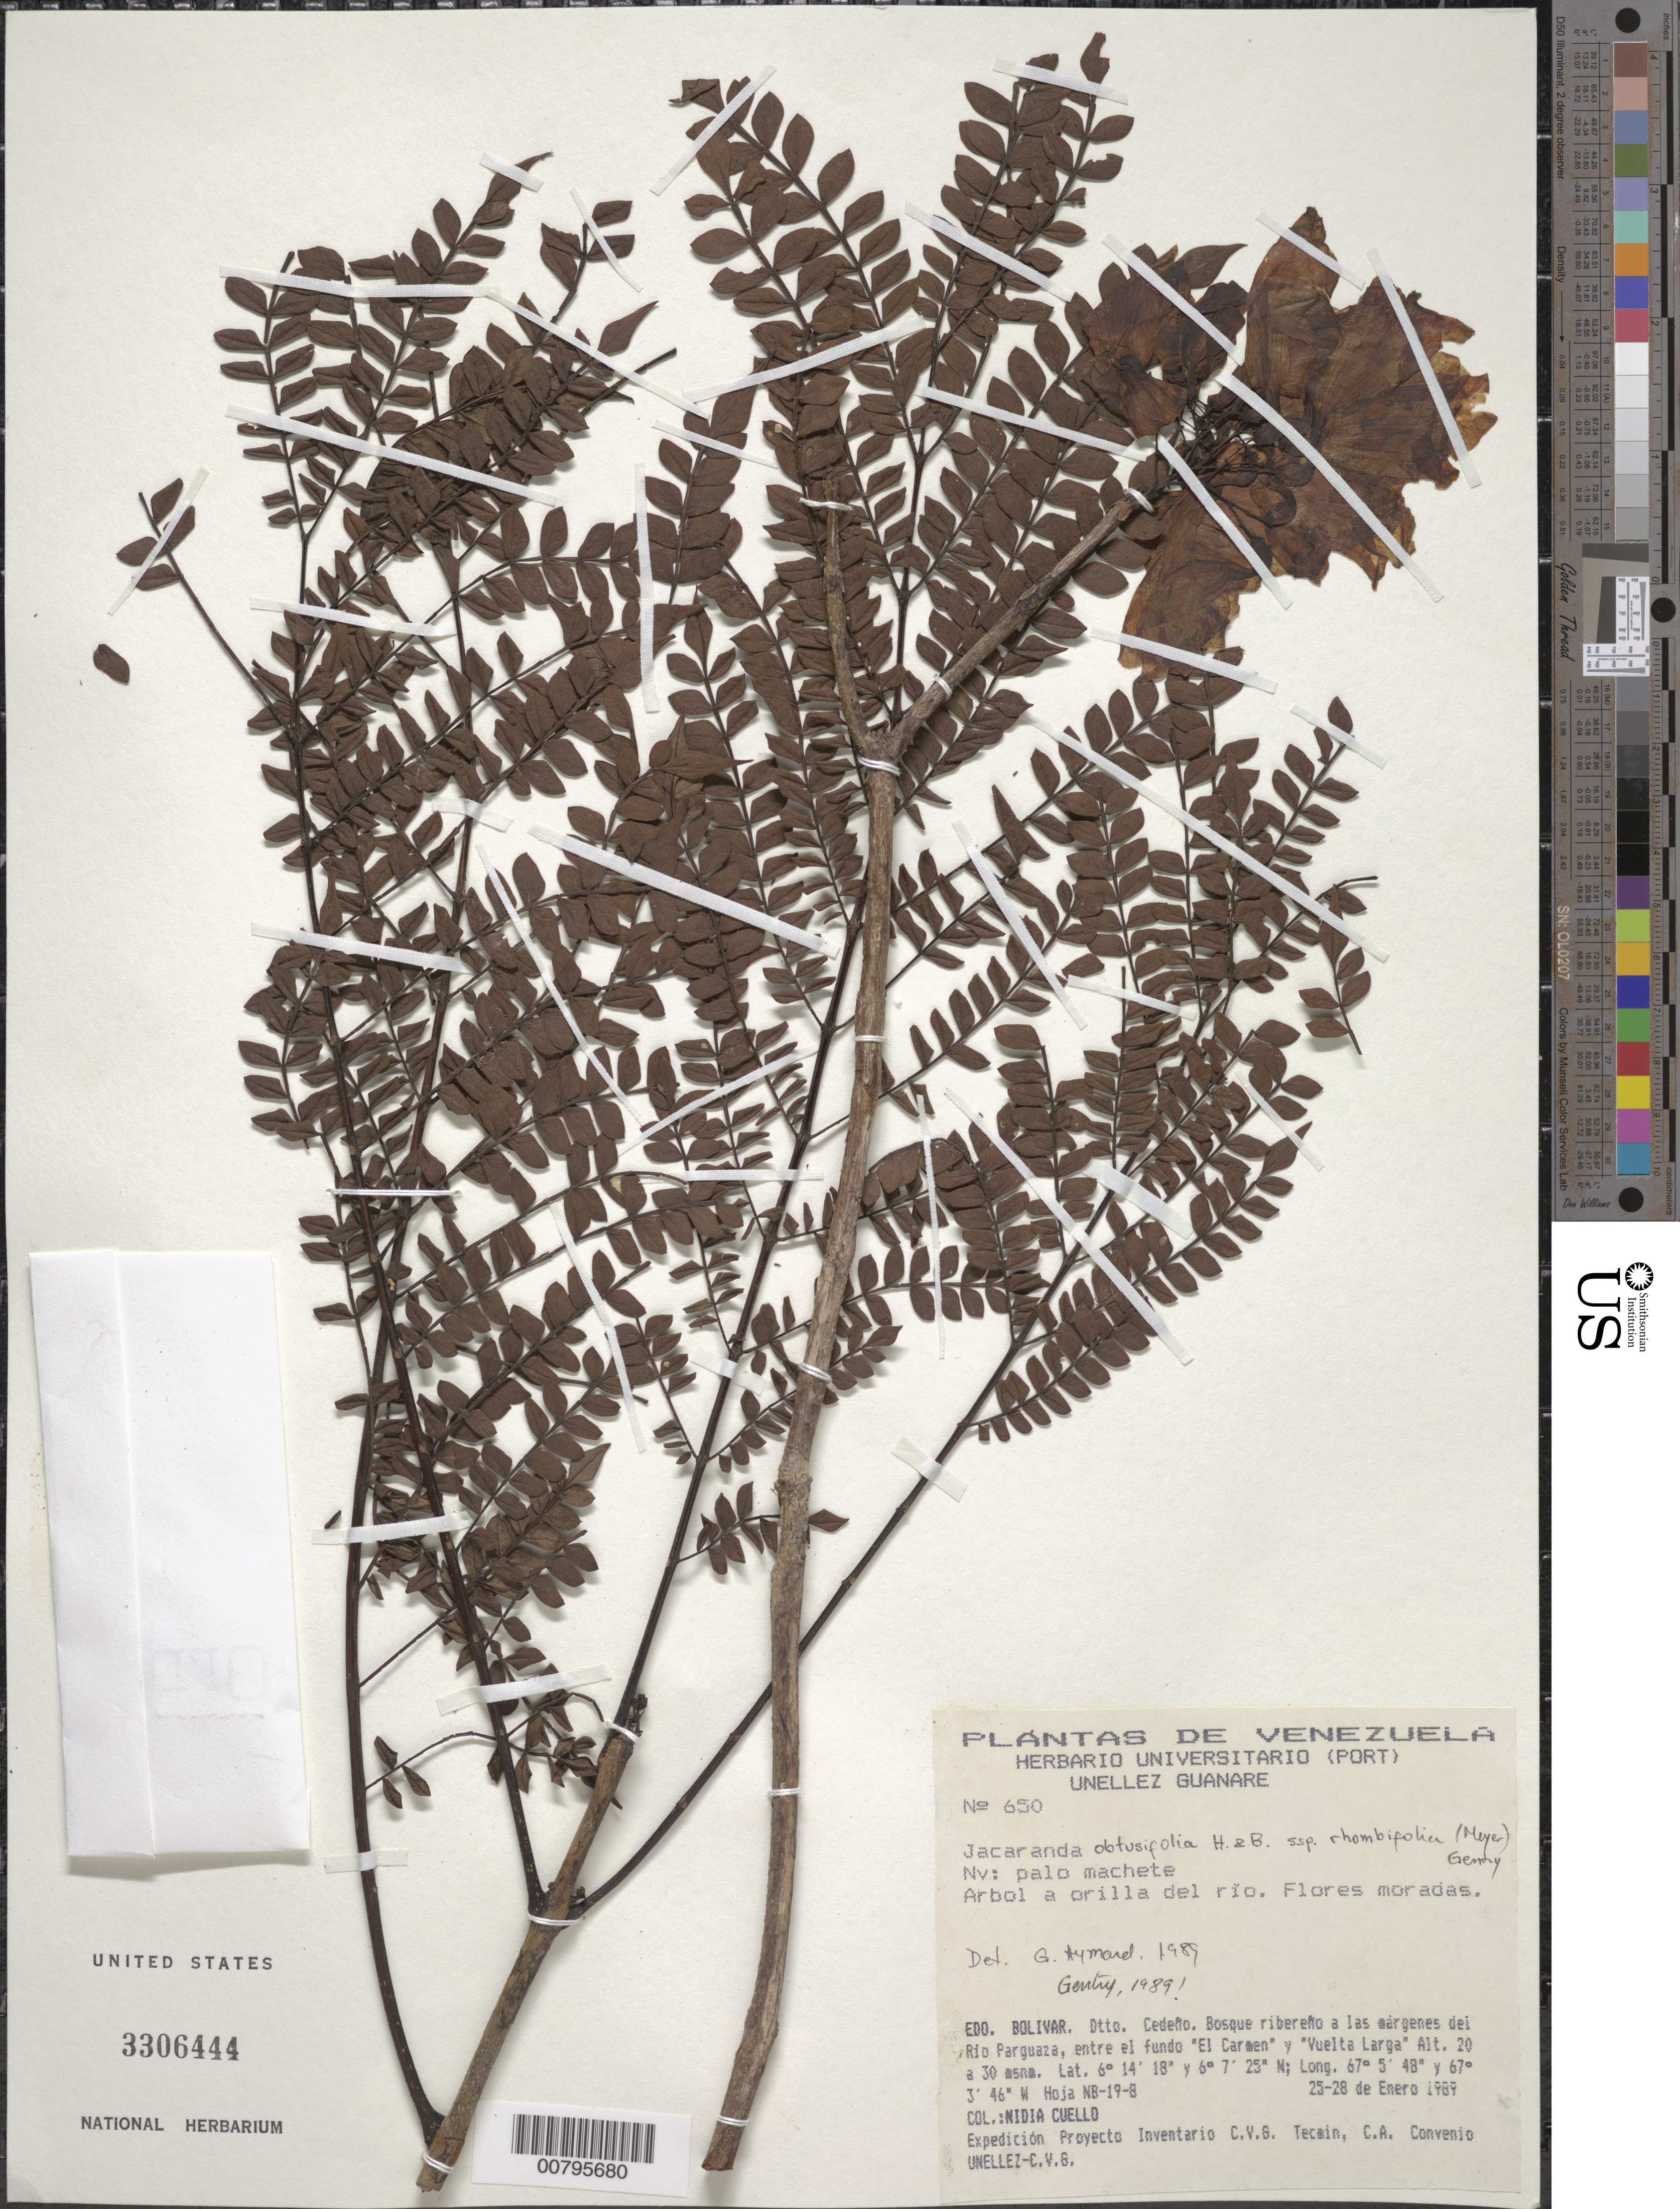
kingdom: Plantae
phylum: Tracheophyta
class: Magnoliopsida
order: Lamiales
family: Bignoniaceae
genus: Jacaranda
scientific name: Jacaranda obtusifolia subsp. rhombifolia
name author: (G. Mey.) A.H. Gentry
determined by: Gentry, A. H.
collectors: N. L. Cuello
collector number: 650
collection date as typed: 25-Jan-89 to 28-Jan-89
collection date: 1989-01-25/1989-01-28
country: Venezuela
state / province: Bolívar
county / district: Cedeño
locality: Rio Parguaza, entre el fundo 'El Carmen' y 'Vuelta Larga'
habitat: Bosque ribereno a las margens del rio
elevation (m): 20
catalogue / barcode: US 3306444